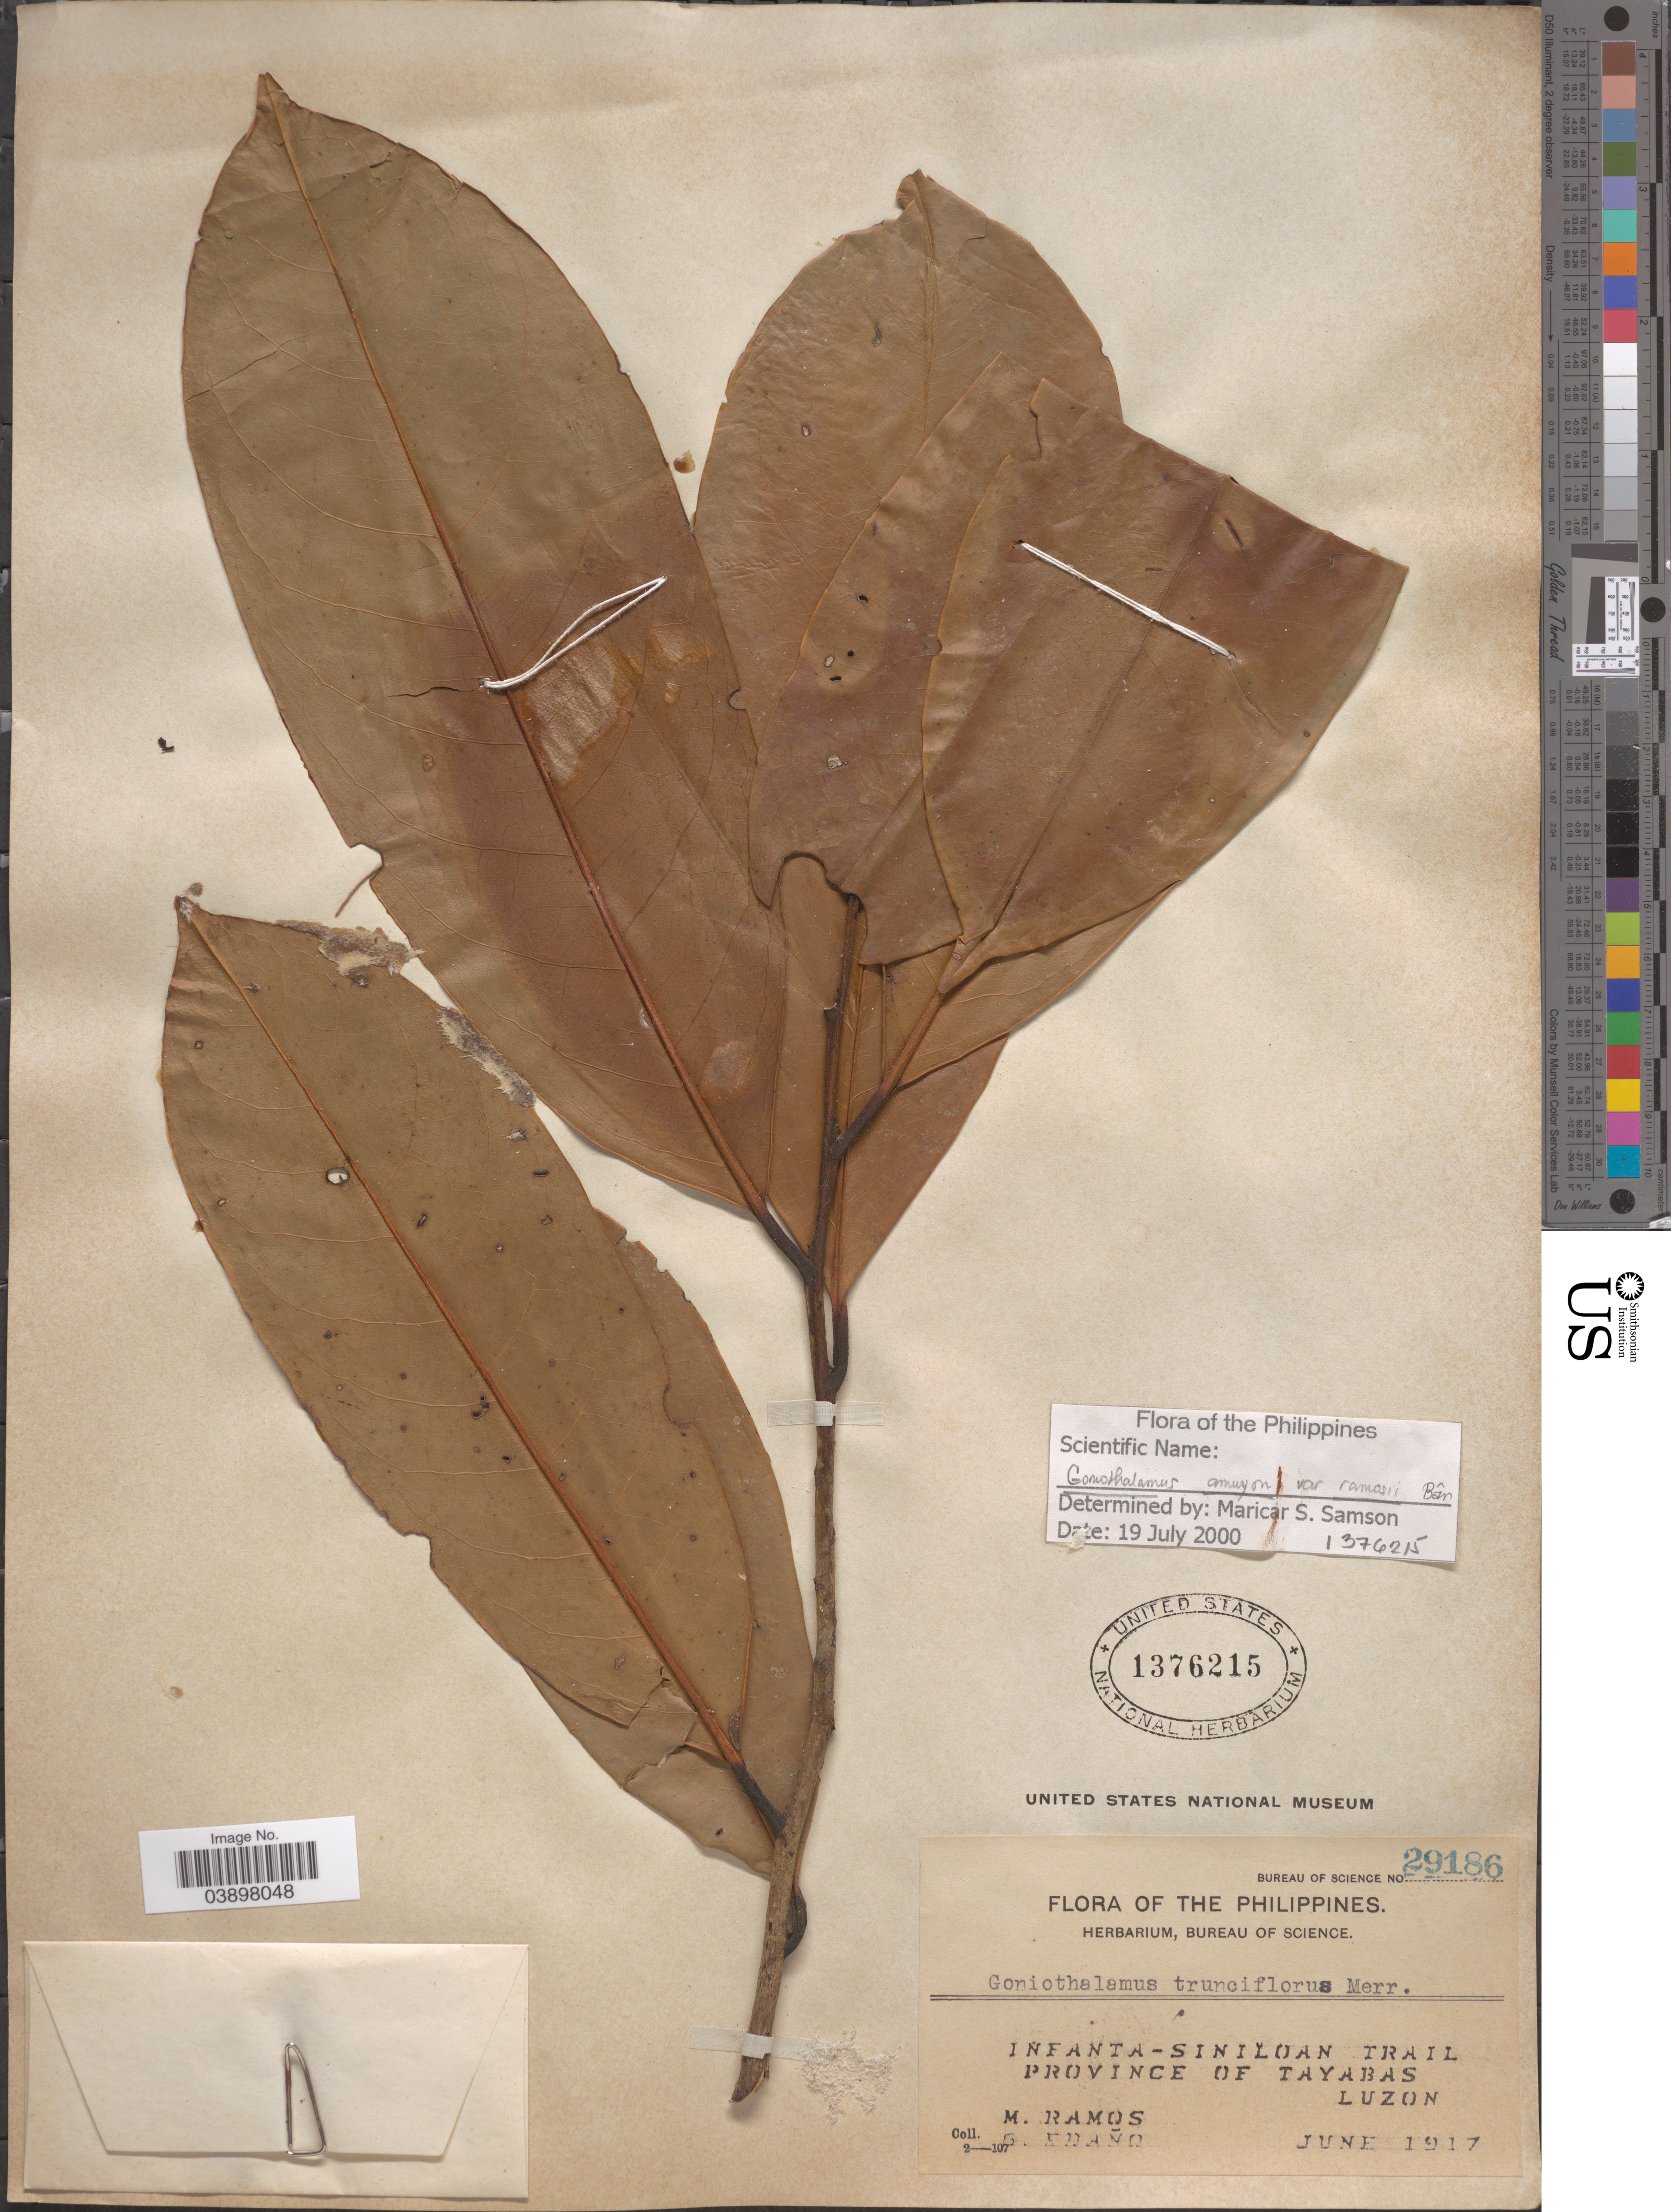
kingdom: Plantae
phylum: Tracheophyta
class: Magnoliopsida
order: Magnoliales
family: Annonaceae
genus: Goniothalamus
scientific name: Goniothalamus amuyon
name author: (Blanco) Merr.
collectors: M. Ramos & G. Edaño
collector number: Bureau of Science 29186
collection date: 1917-06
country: Philippines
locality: Infanta-Siniloan Trail. Province of Tayabas. Luzon.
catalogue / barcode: US 1376215